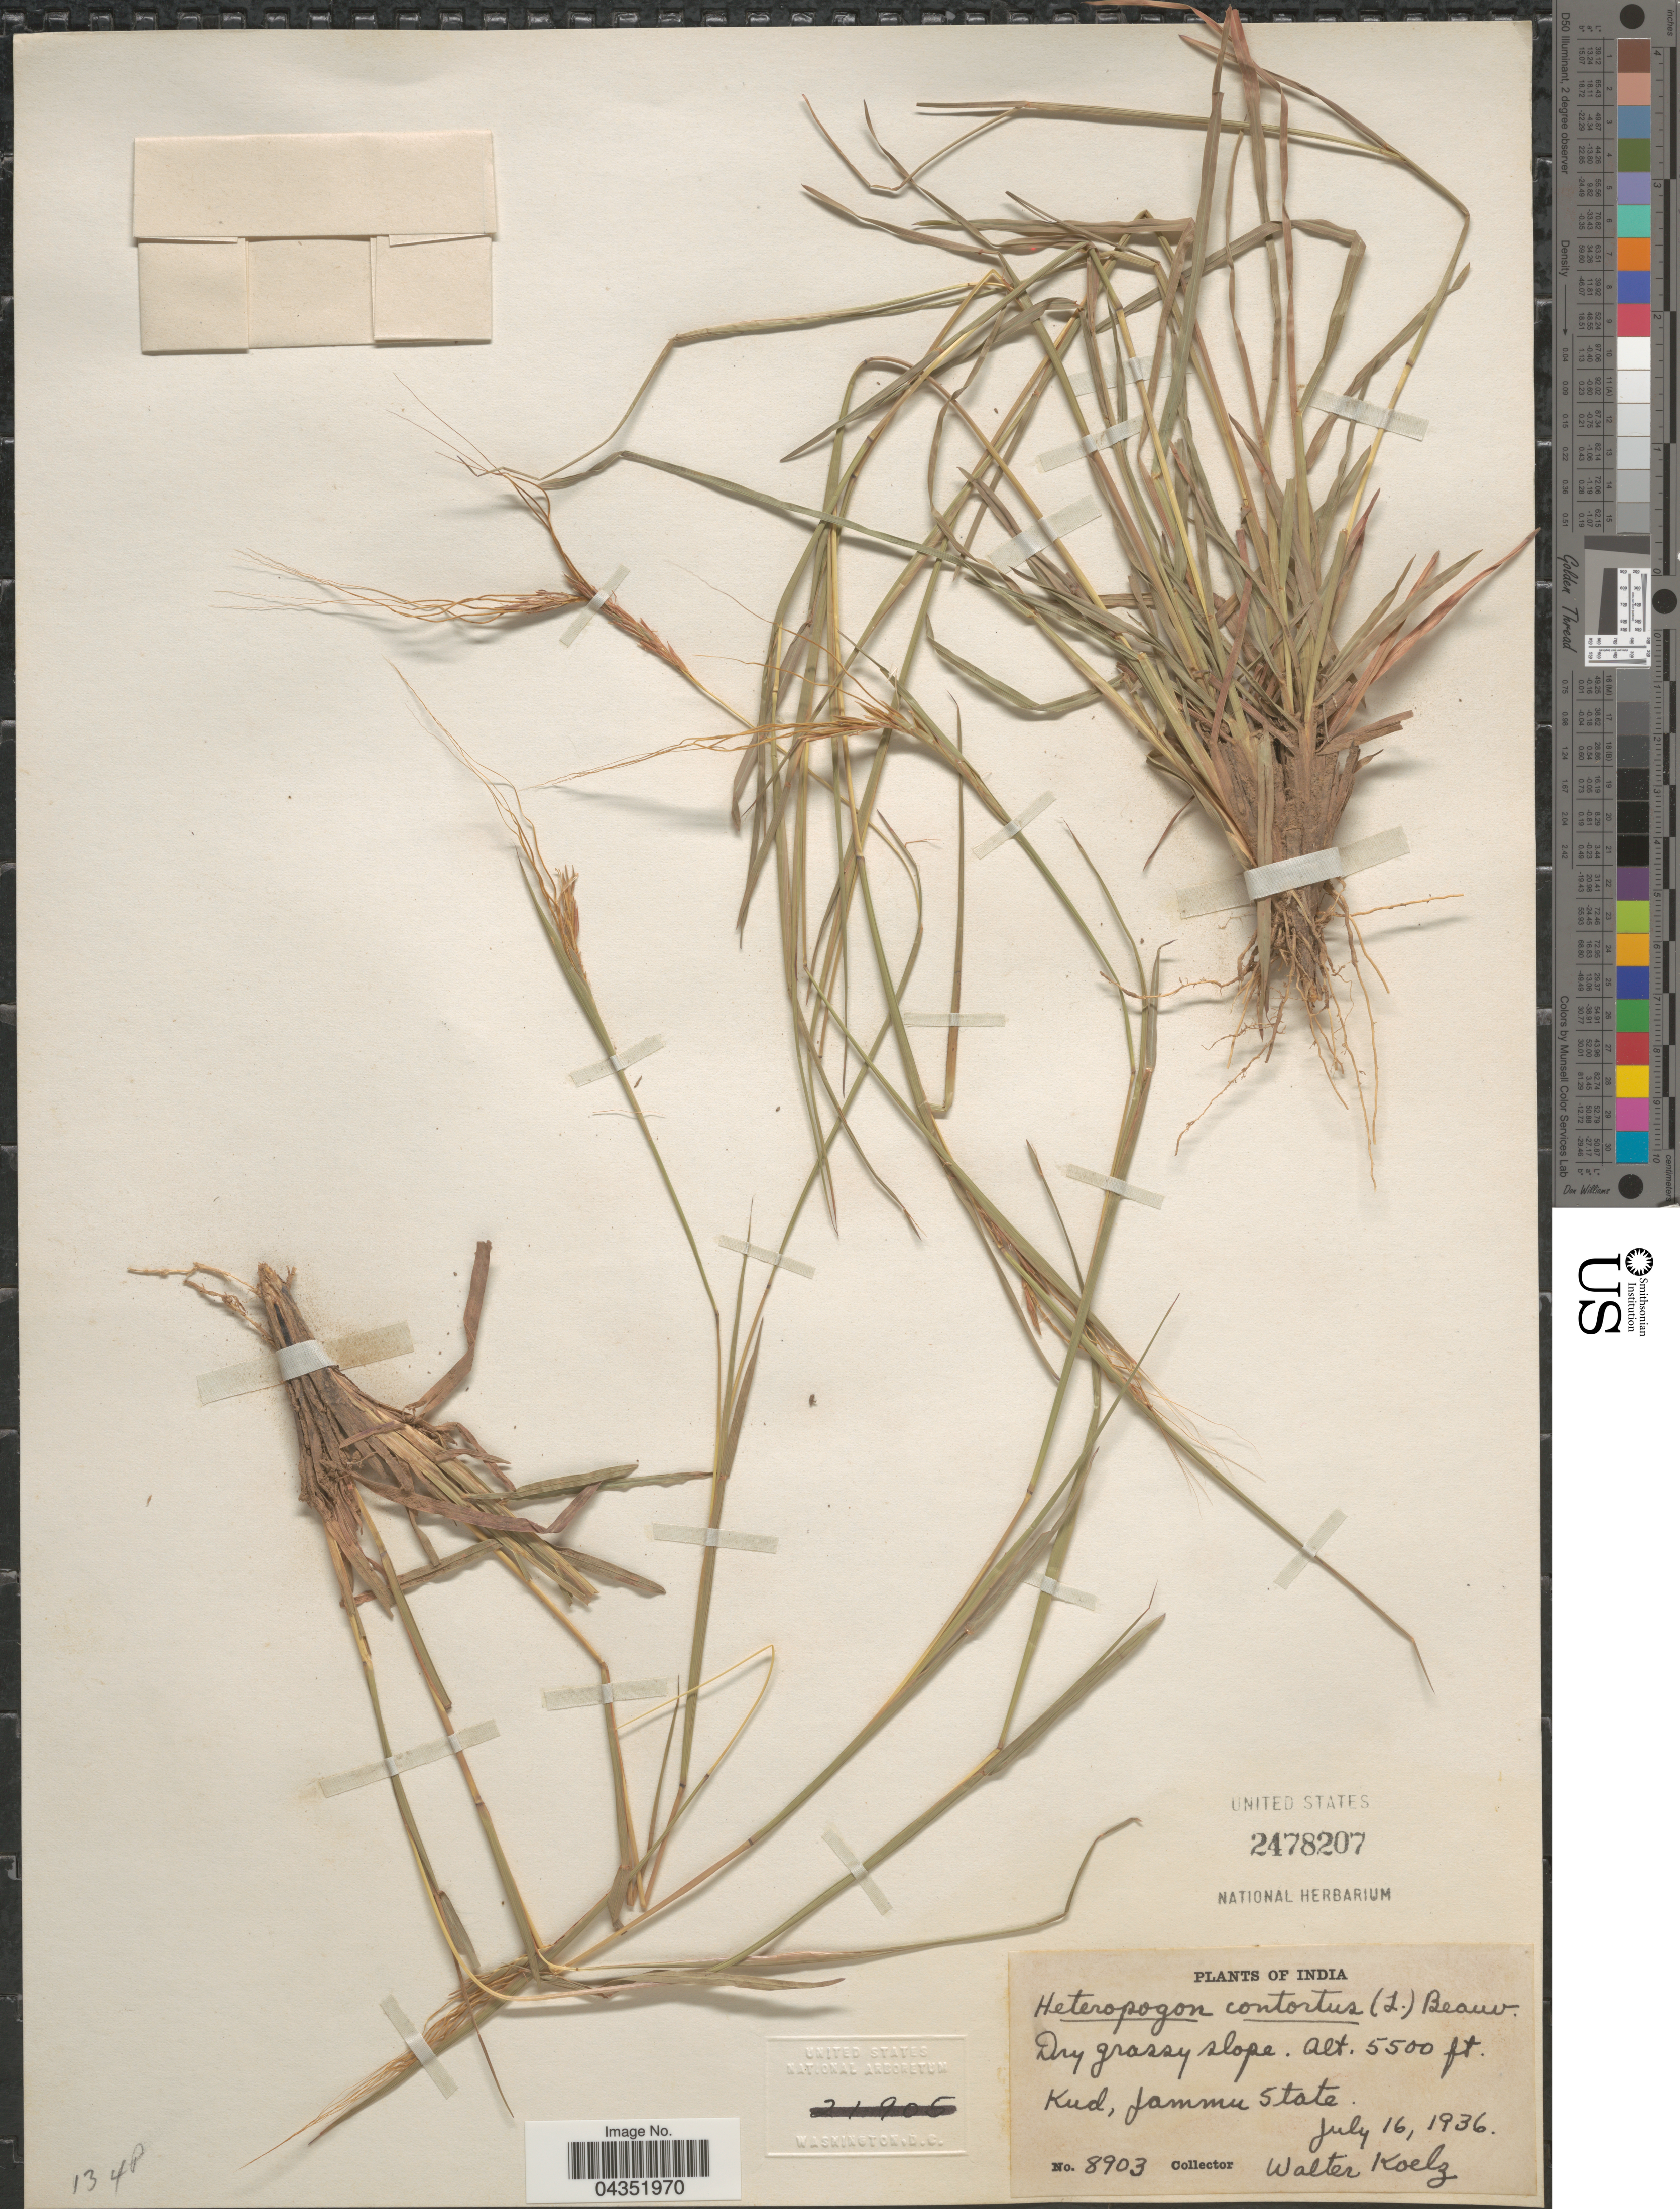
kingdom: Plantae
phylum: Tracheophyta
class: Liliopsida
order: Poales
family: Poaceae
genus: Heteropogon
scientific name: Heteropogon contortus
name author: (L.) P. Beauv. ex Roem. & Schult.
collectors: W. N. Koelz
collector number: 8903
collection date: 1936-07-16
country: India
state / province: Jammu and Kashmir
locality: Kud, Jammu State.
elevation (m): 1676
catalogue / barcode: US 2478207